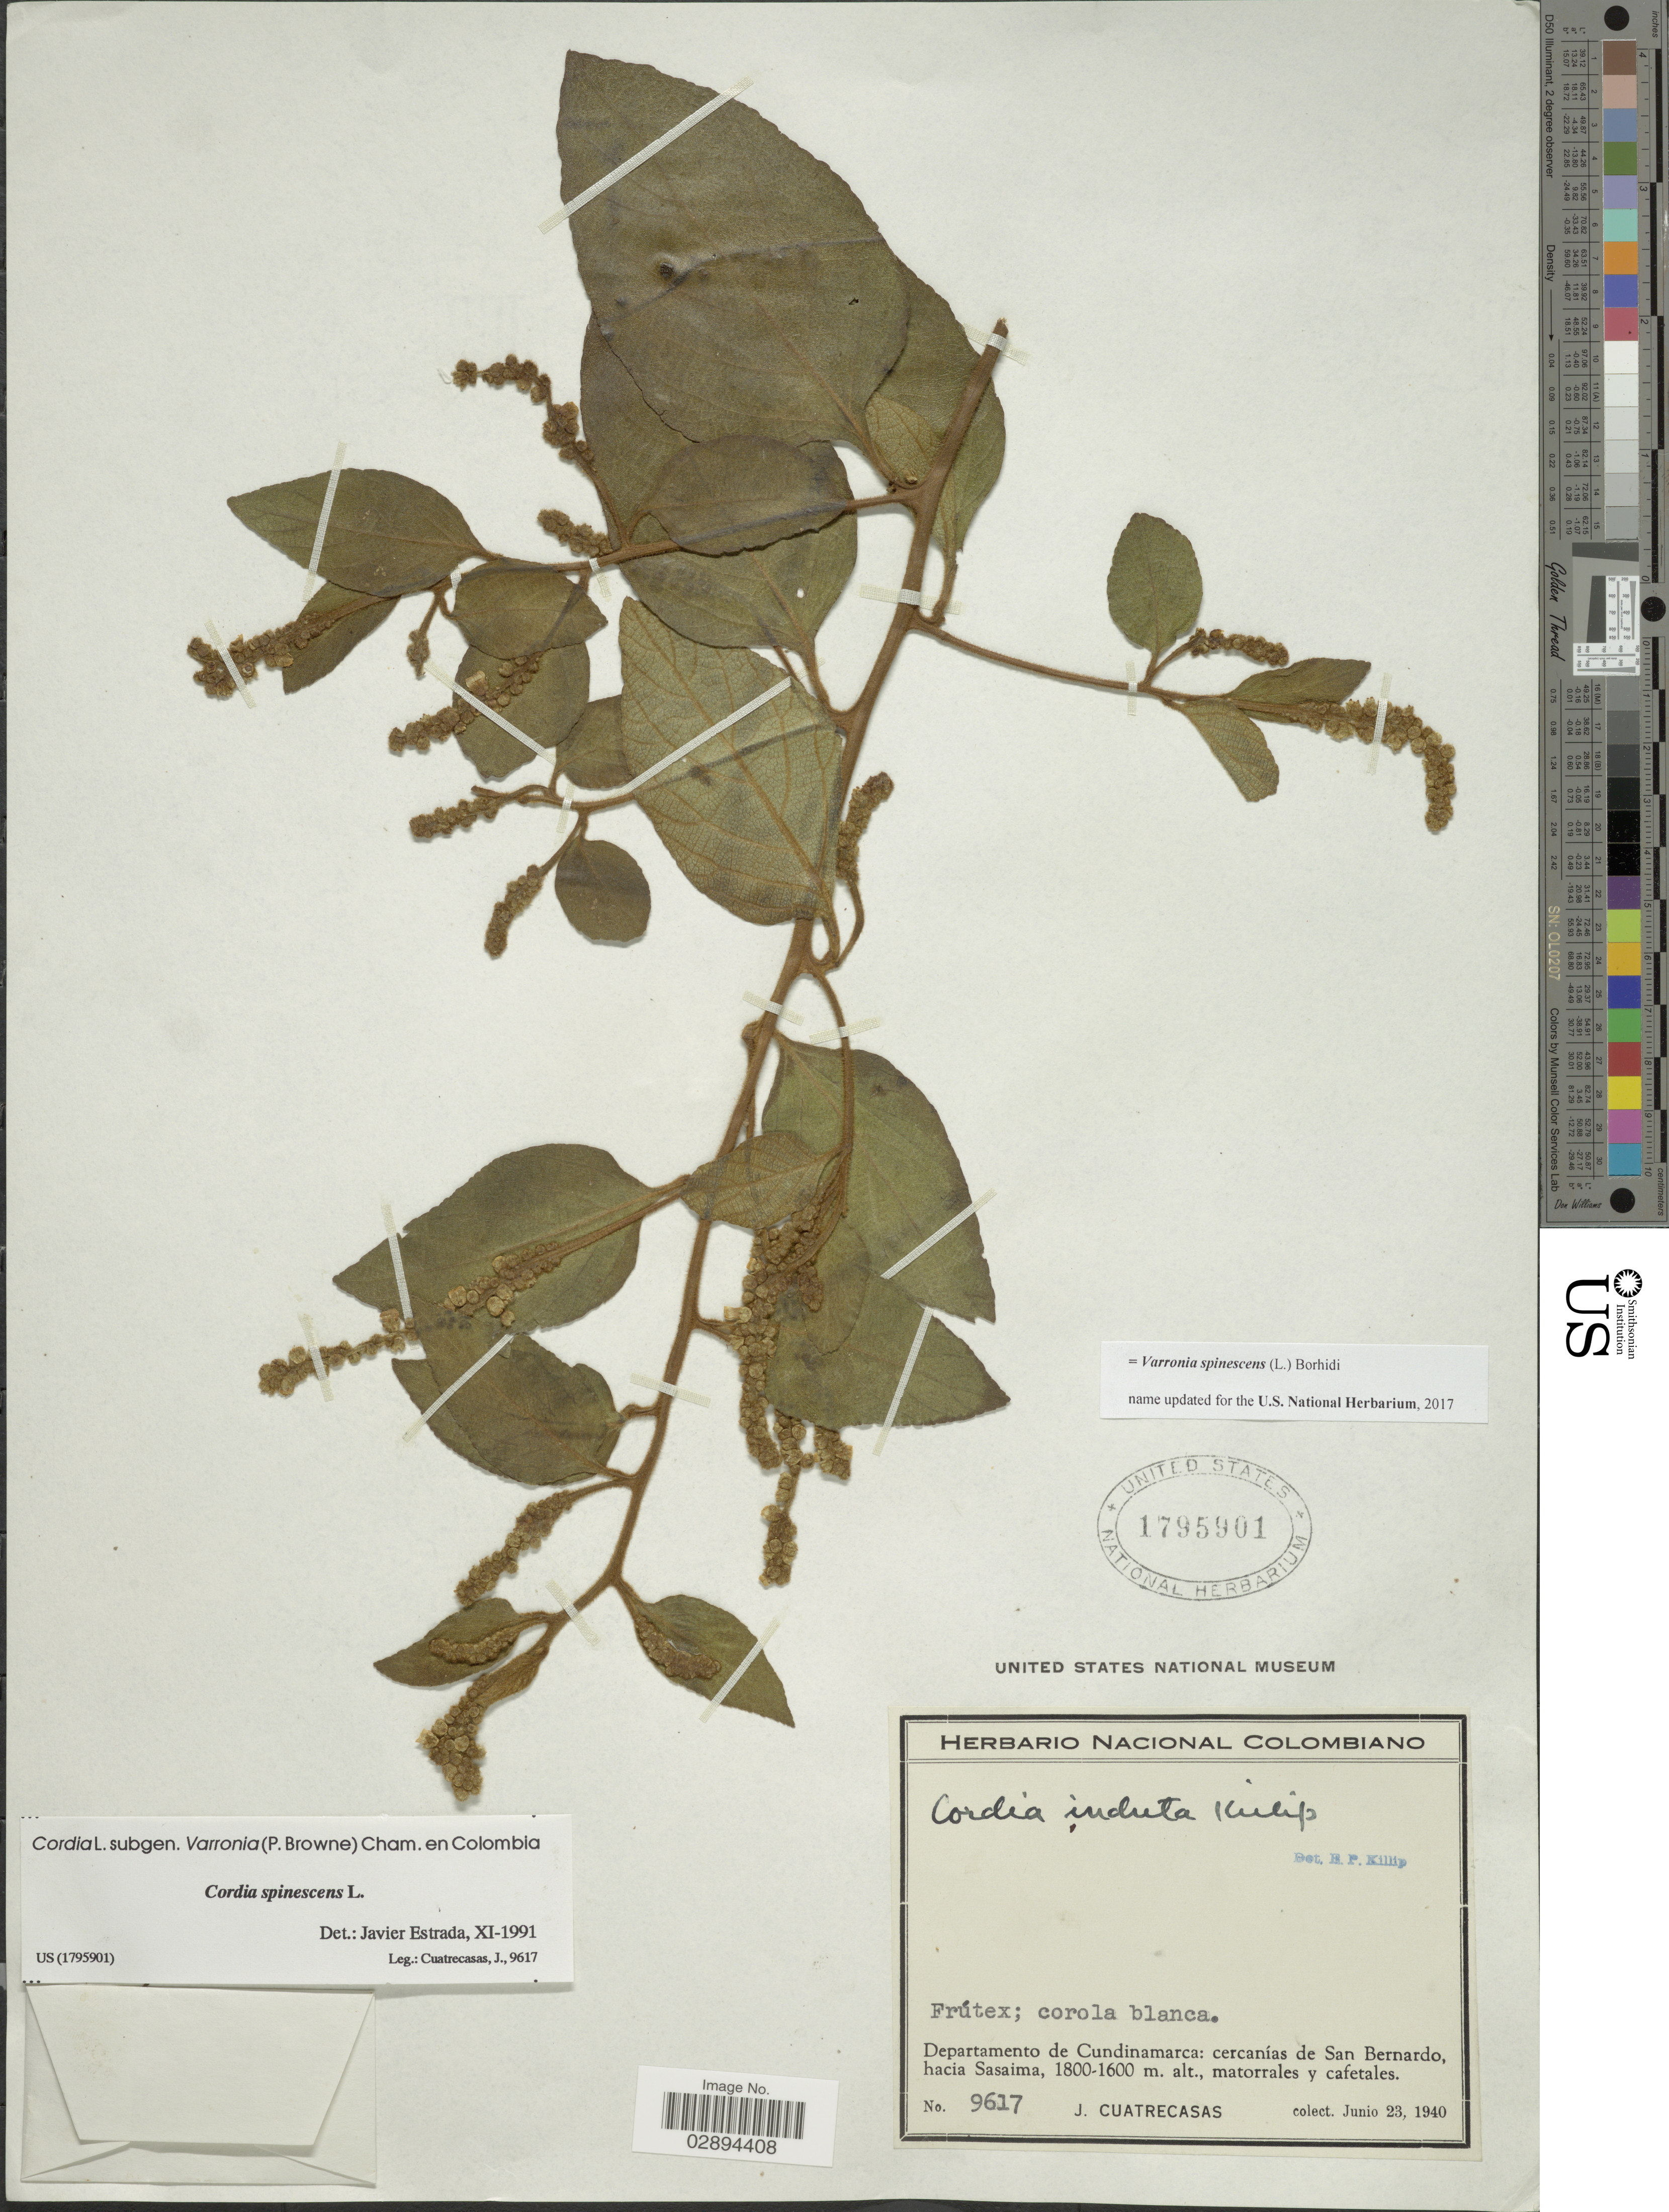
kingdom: Plantae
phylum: Tracheophyta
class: Magnoliopsida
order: Boraginales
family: Cordiaceae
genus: Varronia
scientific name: Varronia spinescens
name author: (L.) Borhidi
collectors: J. Cuatrecasas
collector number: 9617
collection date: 1940-06-23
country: Colombia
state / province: Cundinamarca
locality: Departamento de Cundinamarca, cercanías de San Bernardo, hacia Sasaima.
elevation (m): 1600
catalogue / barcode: US 1795901